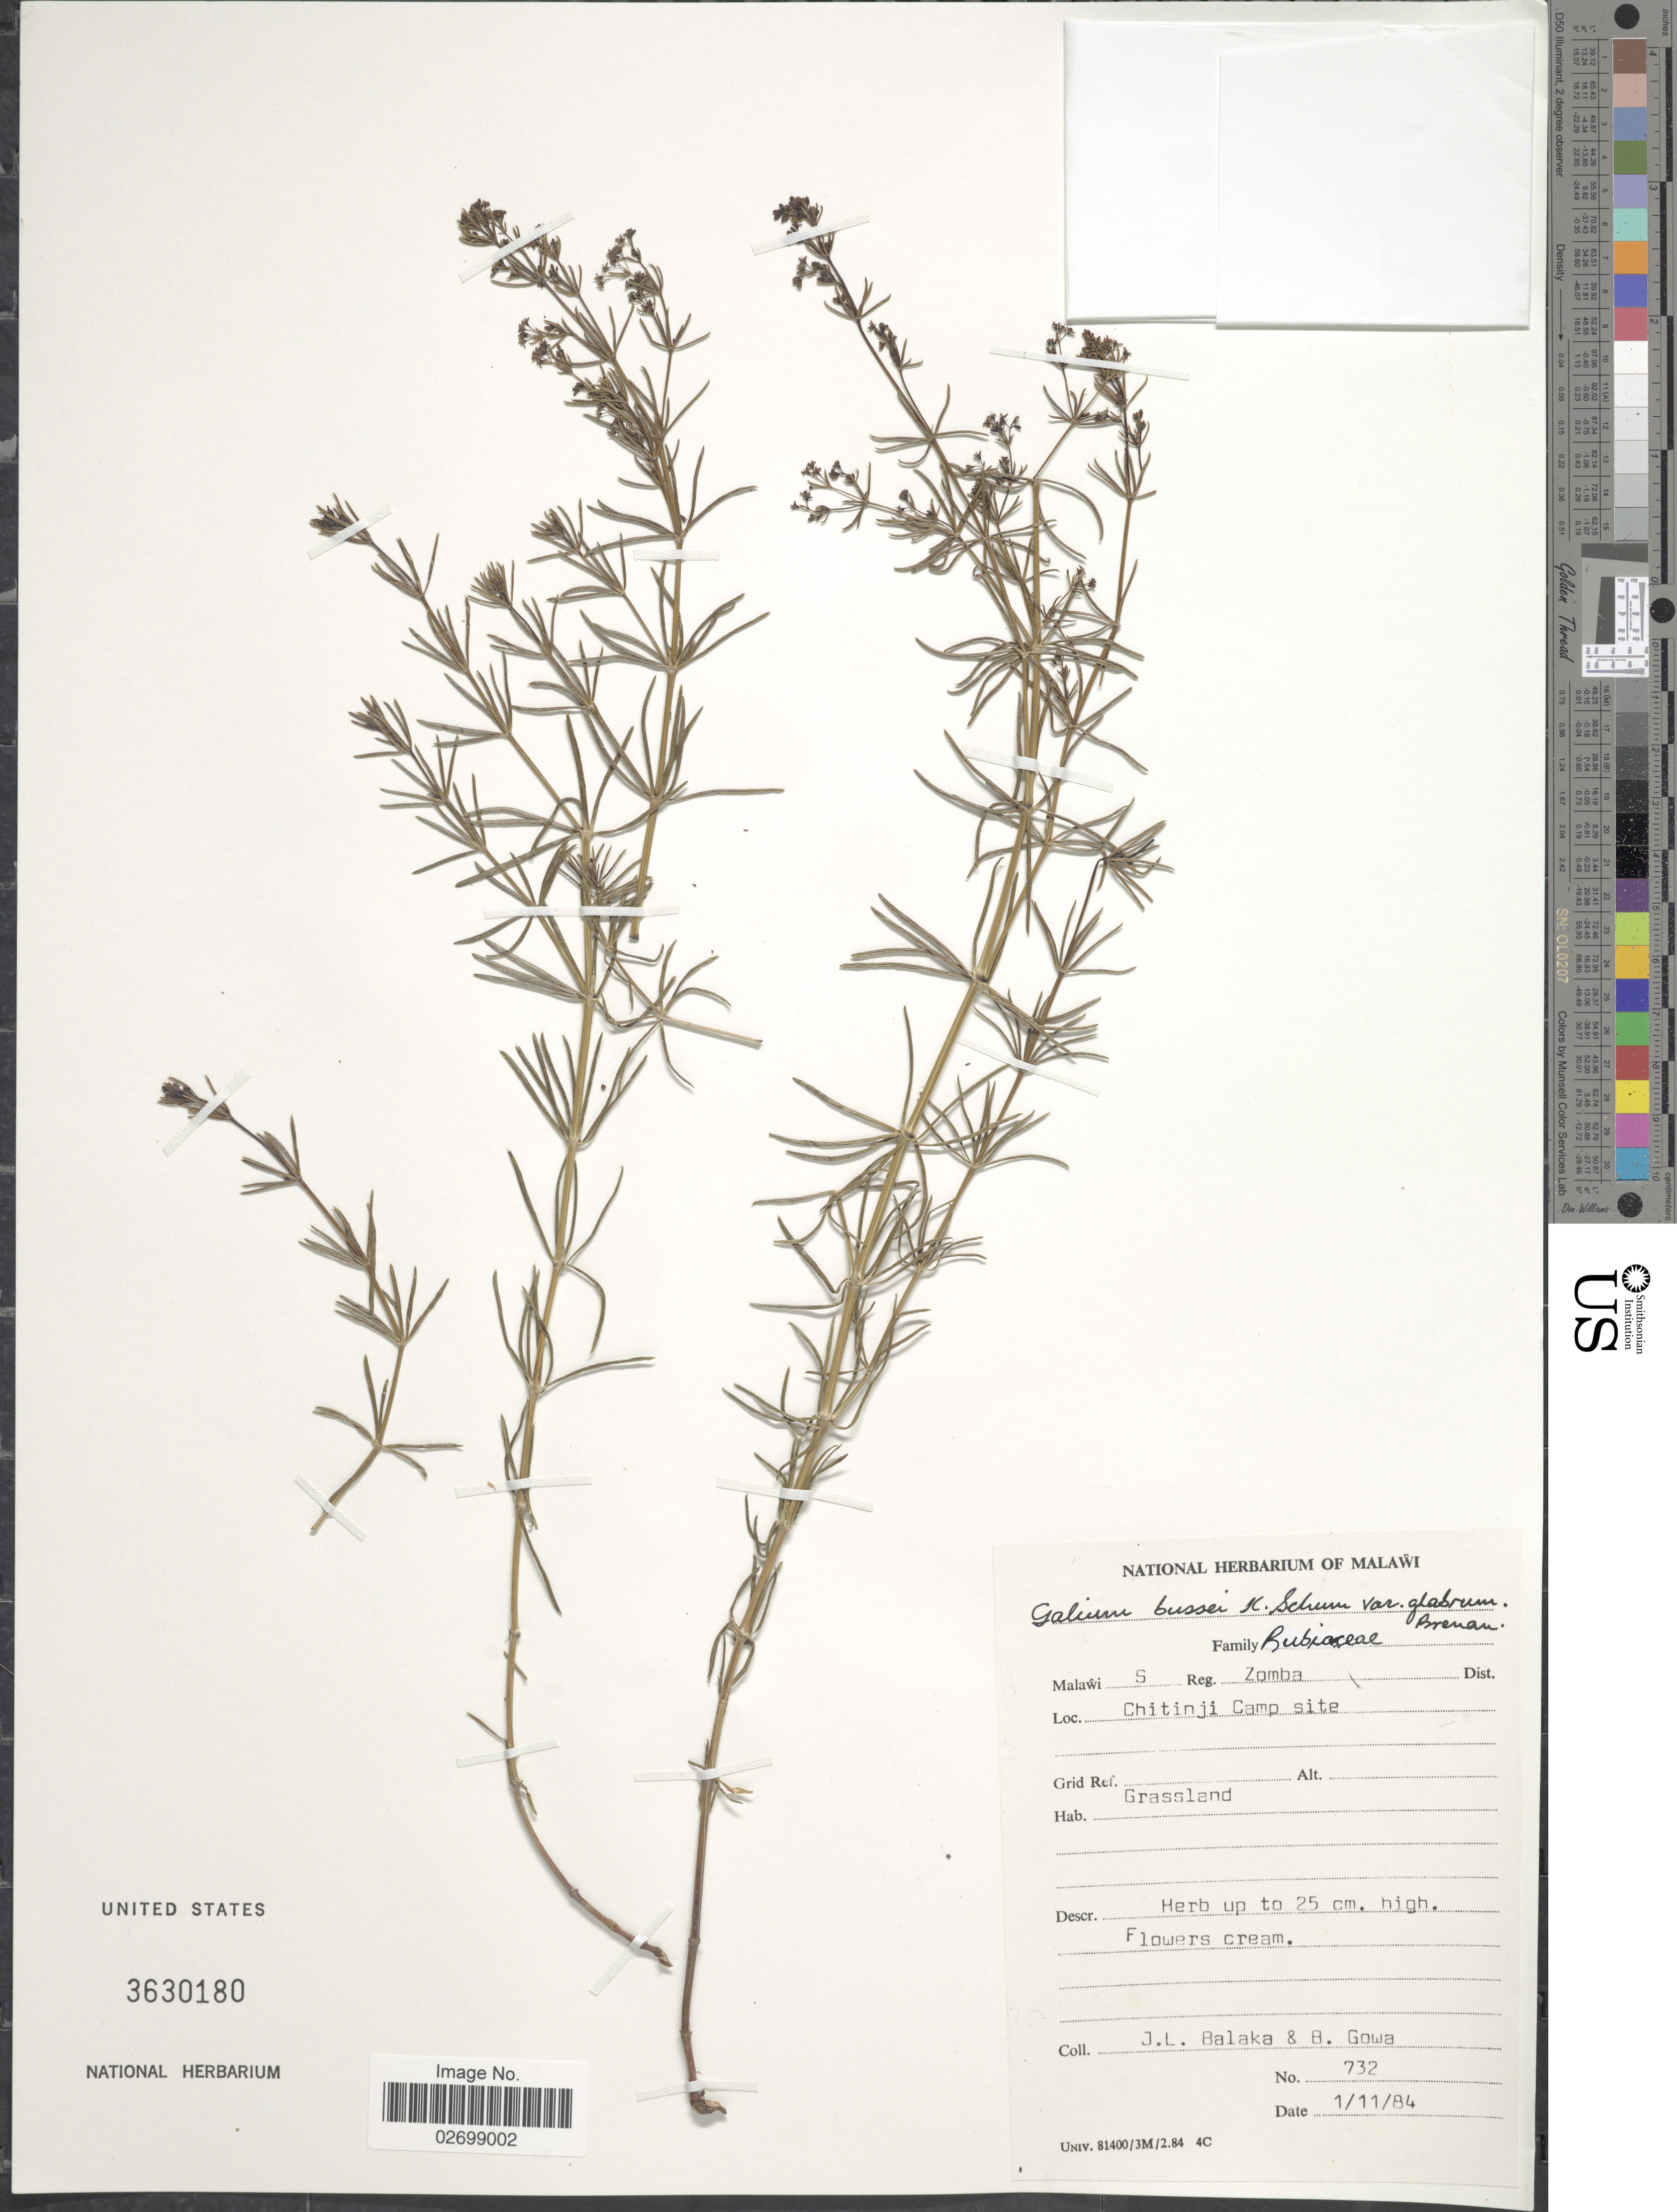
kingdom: Plantae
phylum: Tracheophyta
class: Magnoliopsida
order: Gentianales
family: Rubiaceae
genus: Galium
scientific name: Galium bussei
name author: K. Schum. & K. Krause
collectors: J. Balaka & B. Gowa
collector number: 732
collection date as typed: Transcribed d/m/y: 1/11/84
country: Malawi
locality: S Reg. Zomba Dist. Chitinji Camp site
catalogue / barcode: US 3630180